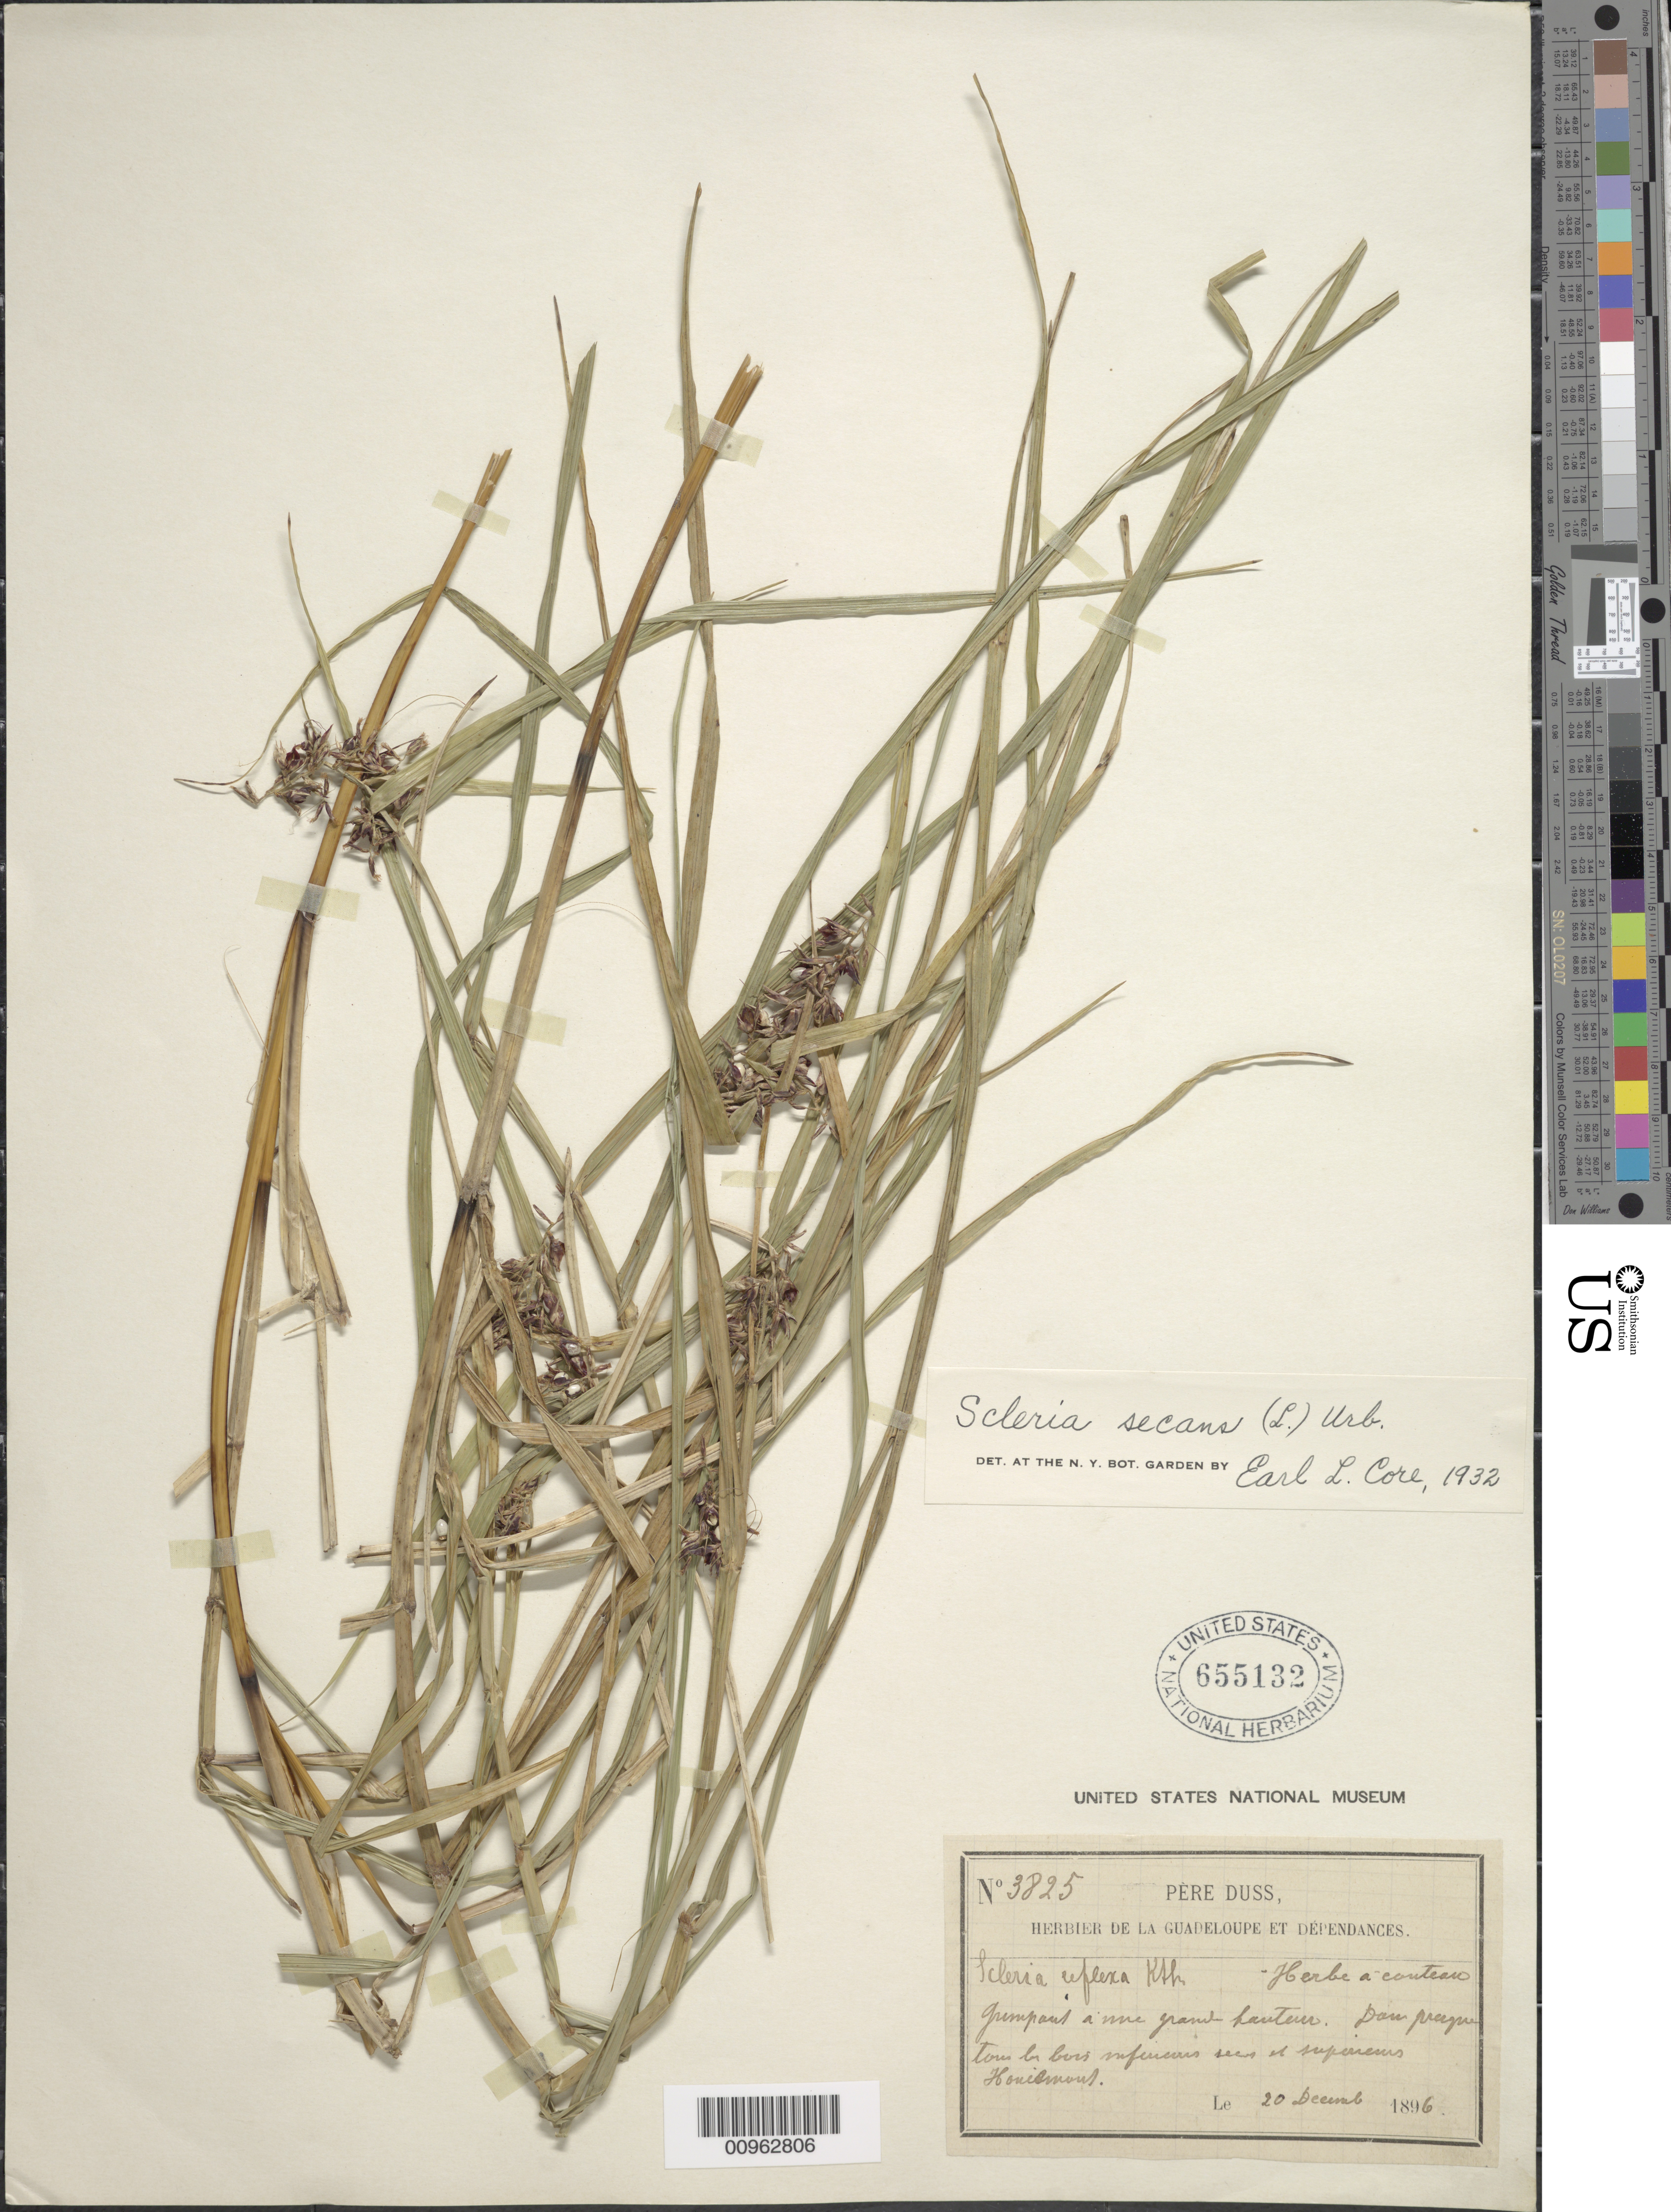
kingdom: Plantae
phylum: Tracheophyta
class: Liliopsida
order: Poales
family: Cyperaceae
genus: Scleria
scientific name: Scleria secans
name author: (L.) Urb.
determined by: Core, E. L.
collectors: Père Duss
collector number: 3825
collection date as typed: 20 Dec 1896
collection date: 1896-12-20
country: Guadeloupe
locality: "Grumpaut a grand hauteur" "Hauibmont"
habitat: "dans preque tou les bois …. secs et superieus"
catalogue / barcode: US 655132